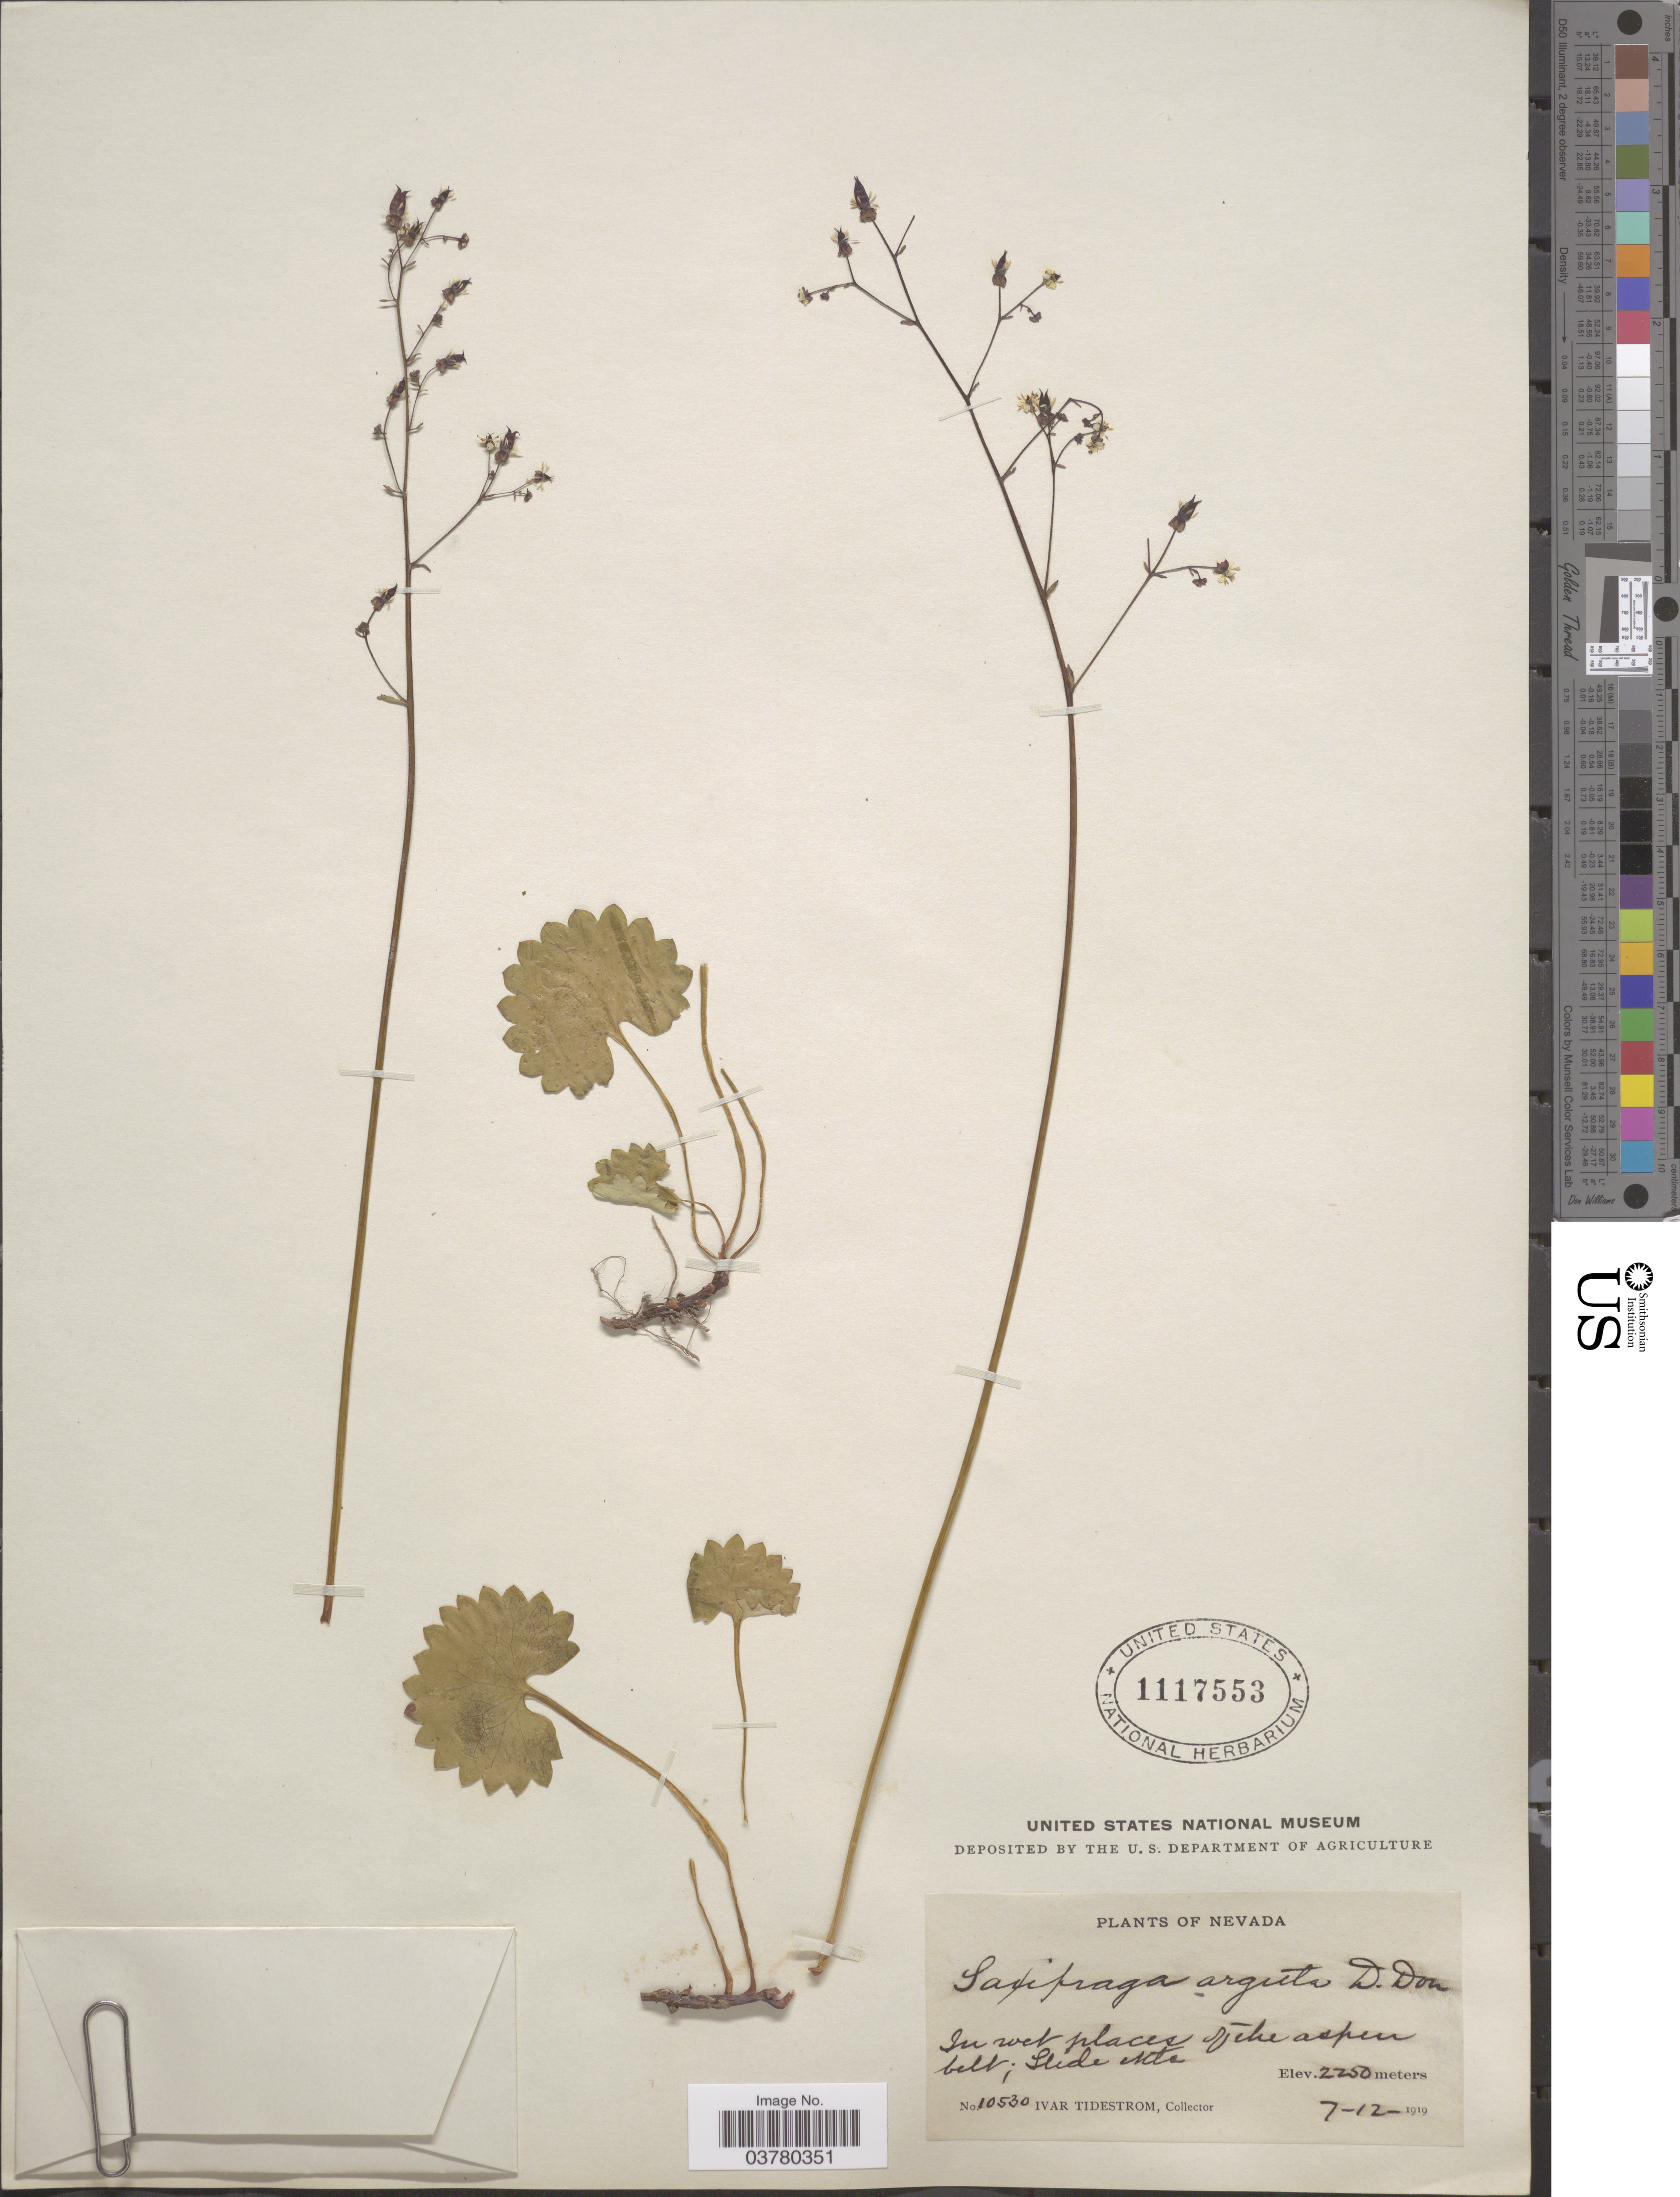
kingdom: Plantae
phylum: Tracheophyta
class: Magnoliopsida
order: Saxifragales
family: Saxifragaceae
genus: Micranthes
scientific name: Micranthes odontoloma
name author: (Piper) A. Heller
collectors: I. F. Tidestrom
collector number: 10530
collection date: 1919-07-12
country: United States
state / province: Nevada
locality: Slide Mts.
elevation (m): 2250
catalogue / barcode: US 1117553